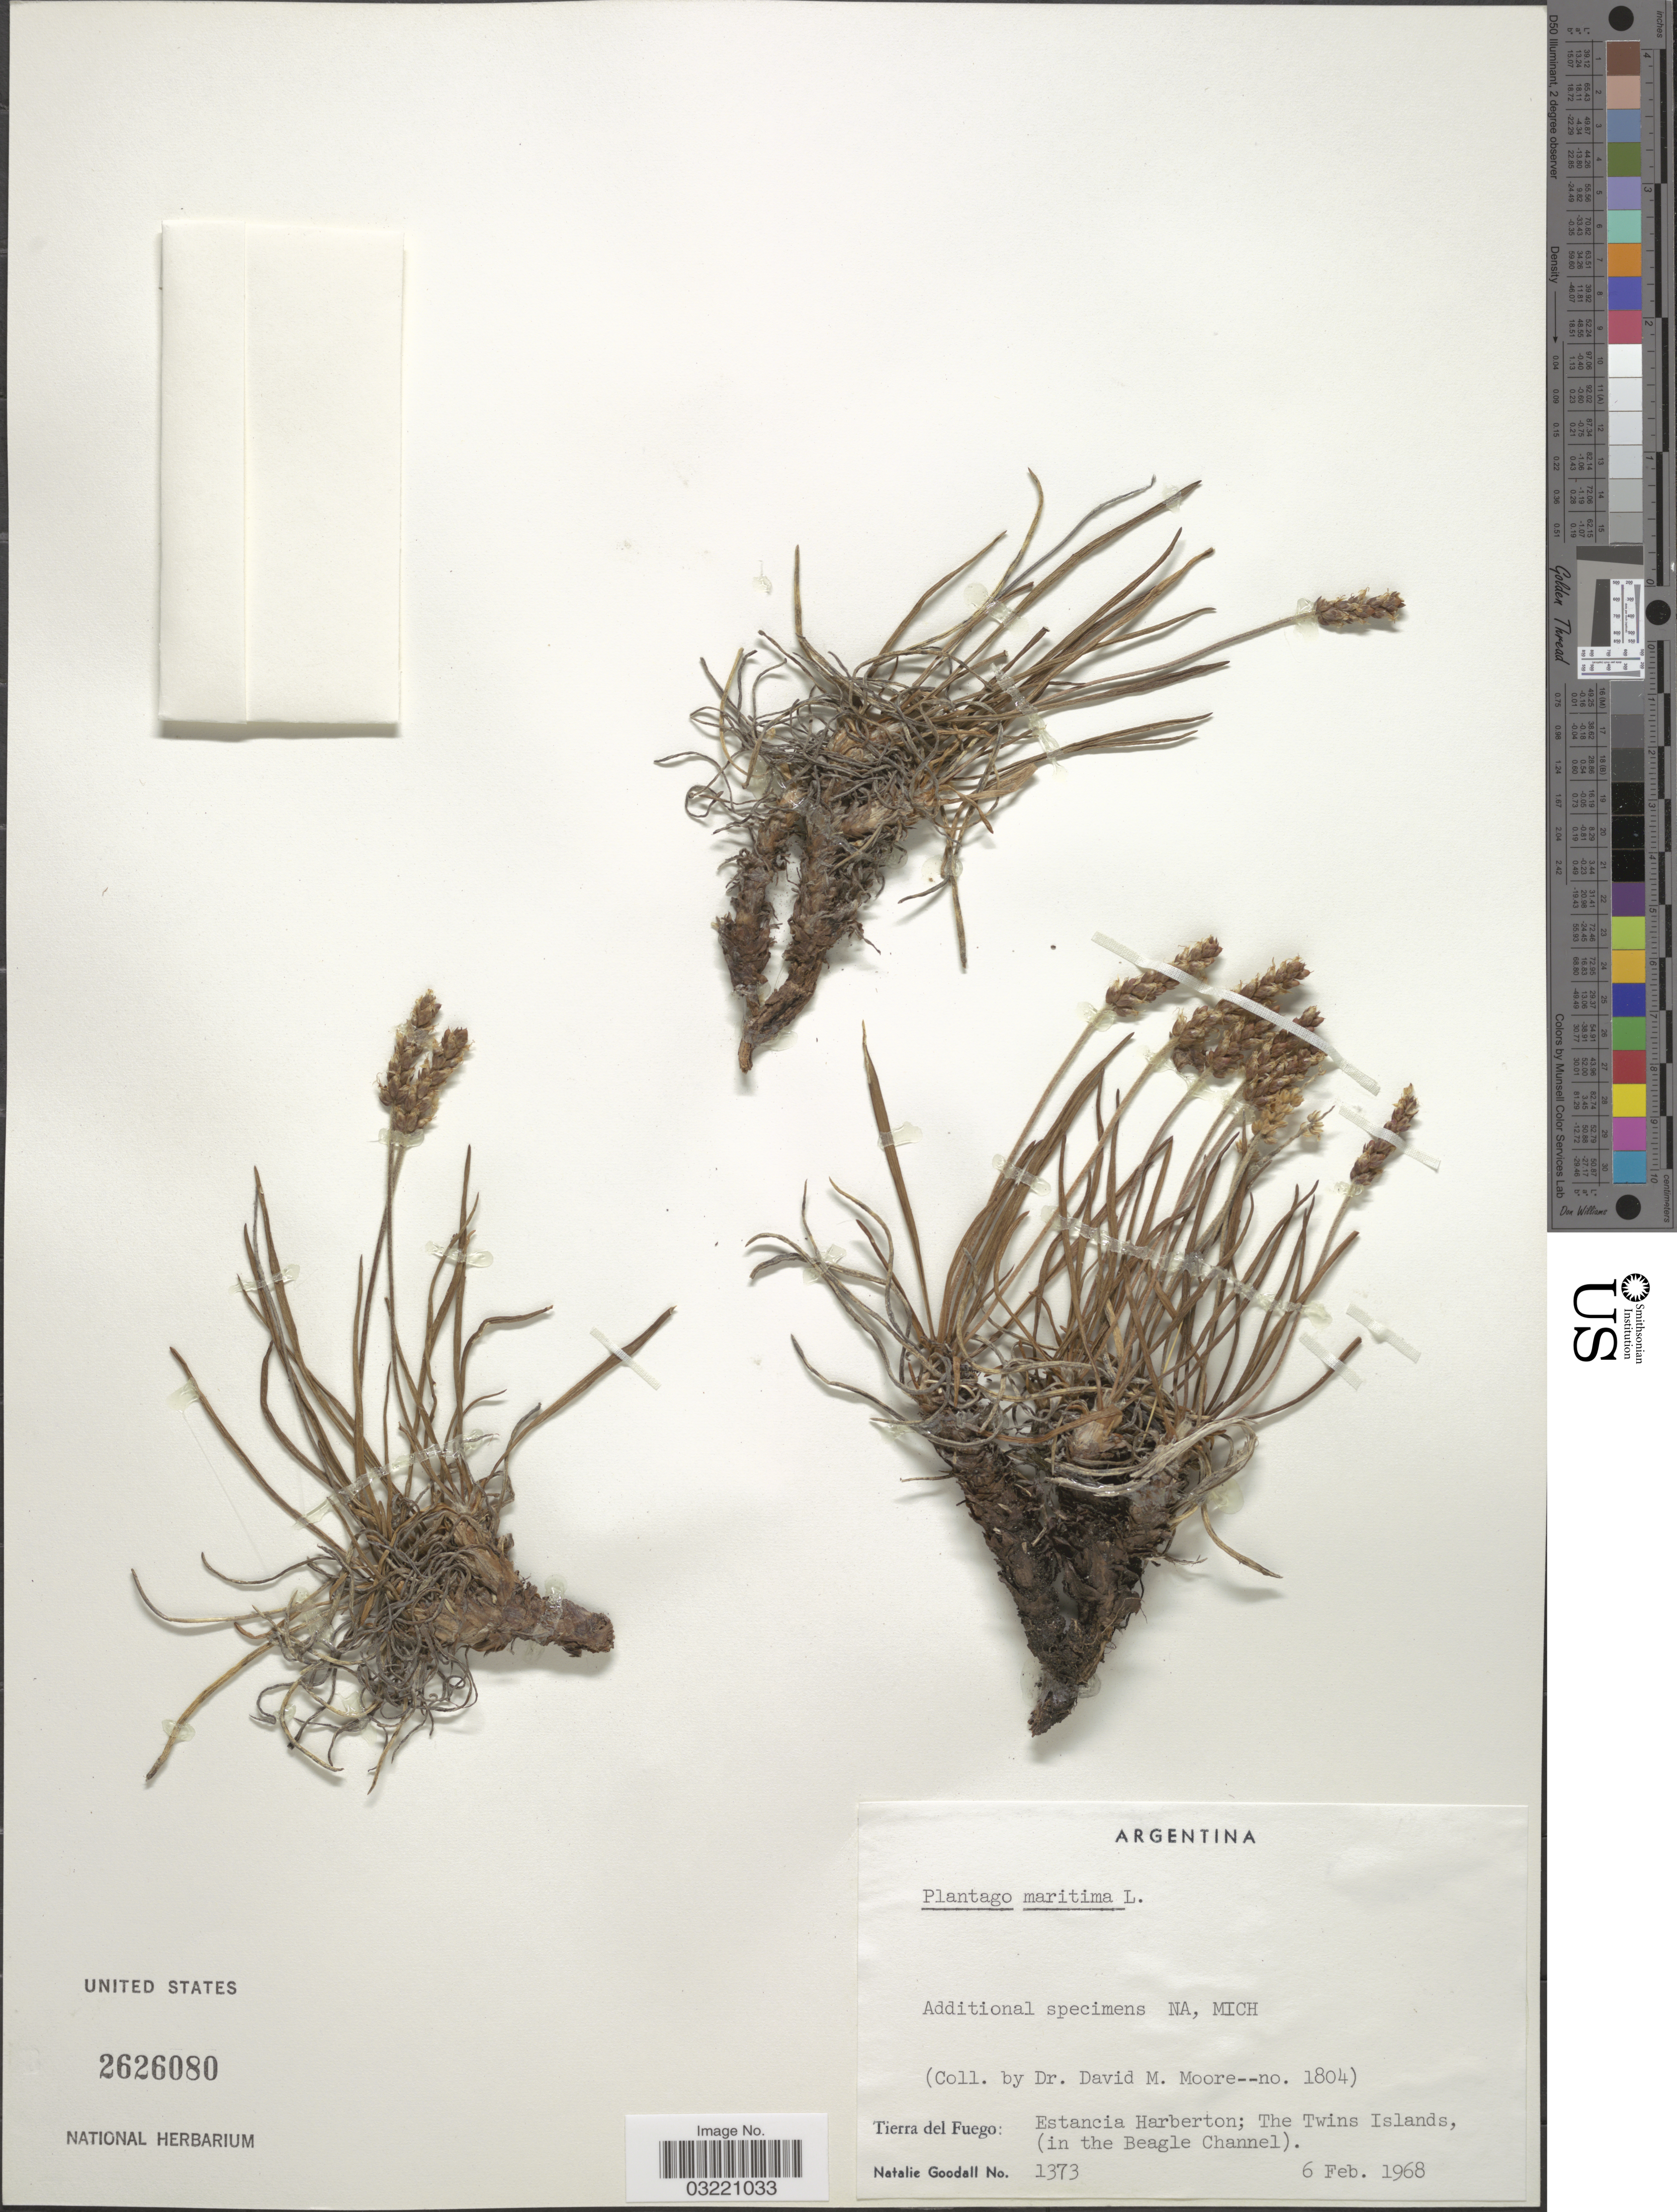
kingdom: Plantae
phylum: Tracheophyta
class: Magnoliopsida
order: Lamiales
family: Plantaginaceae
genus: Plantago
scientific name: Plantago maritima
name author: L.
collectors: D. Moore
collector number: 1804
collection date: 1968-02-06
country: Argentina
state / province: Tierra del Fuego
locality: Estancia Harberton; The Twins Islands, (in the Beagle Channel).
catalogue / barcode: US 2626080